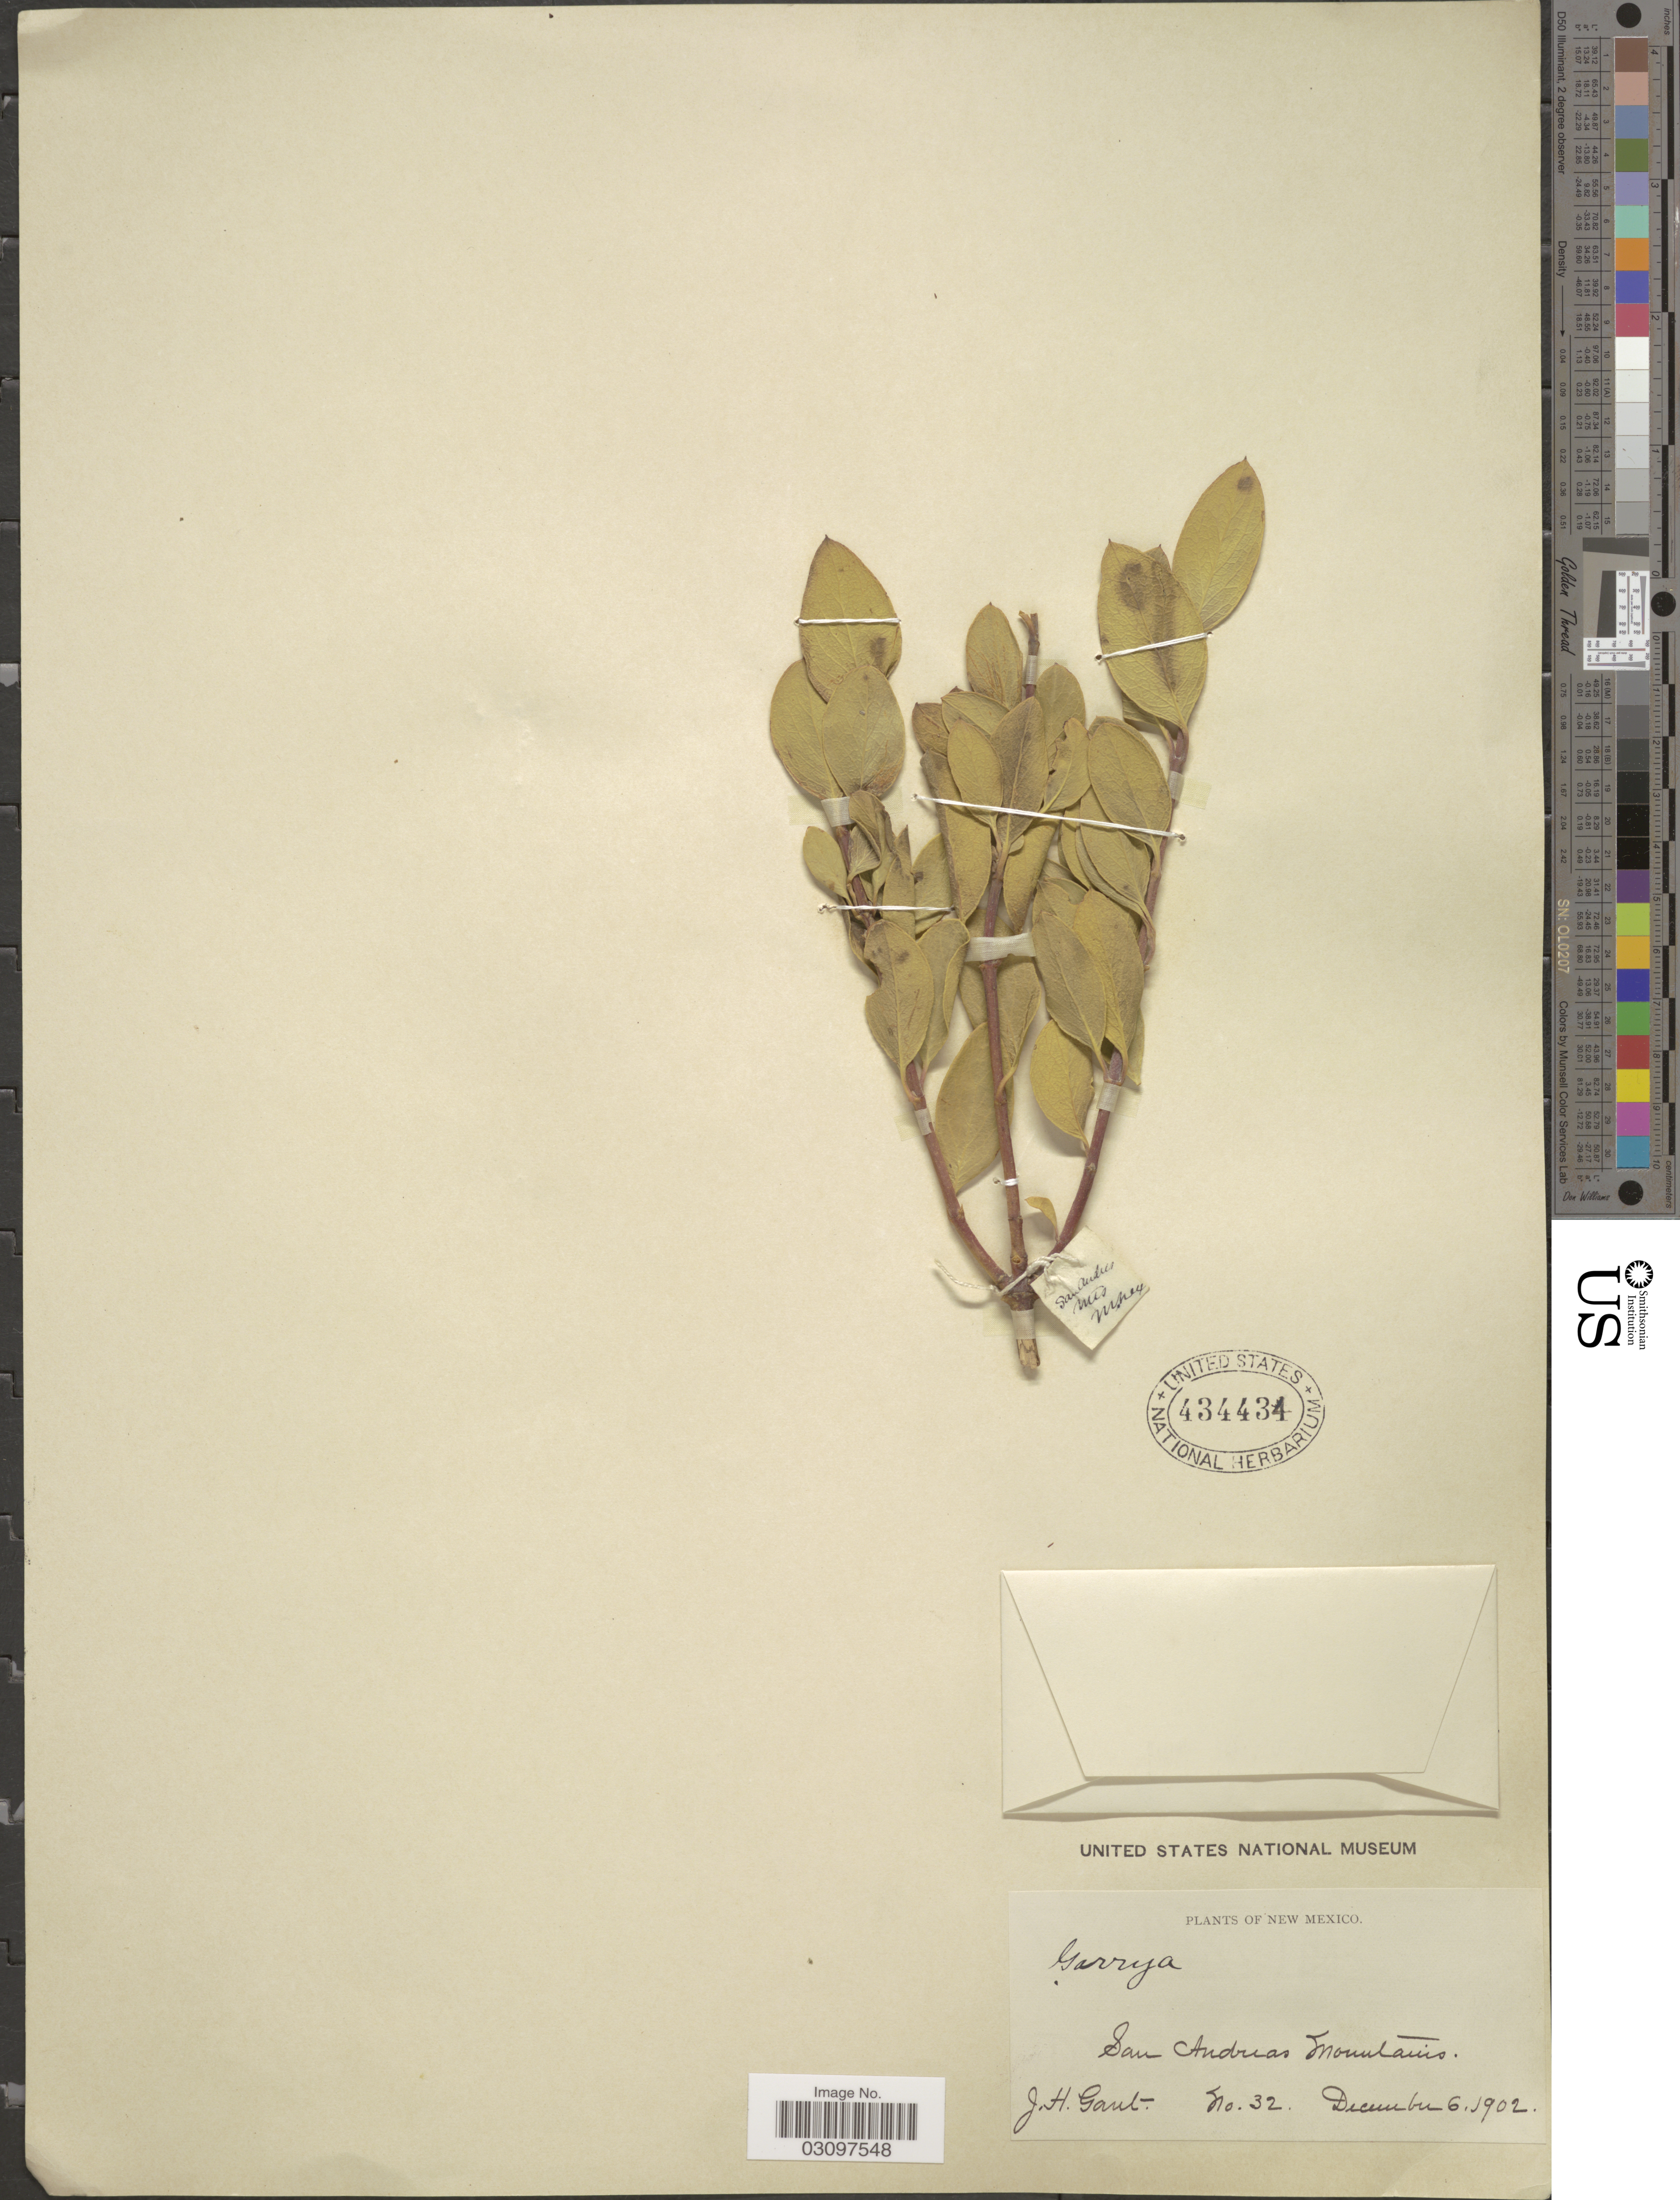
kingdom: Plantae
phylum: Tracheophyta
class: Magnoliopsida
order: Garryales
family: Garryaceae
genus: Garrya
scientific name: Garrya sp.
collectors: J. Gaut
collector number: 32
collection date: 1902-12-06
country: United States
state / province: New Mexico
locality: San Andreas Mountains.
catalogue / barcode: US 434434